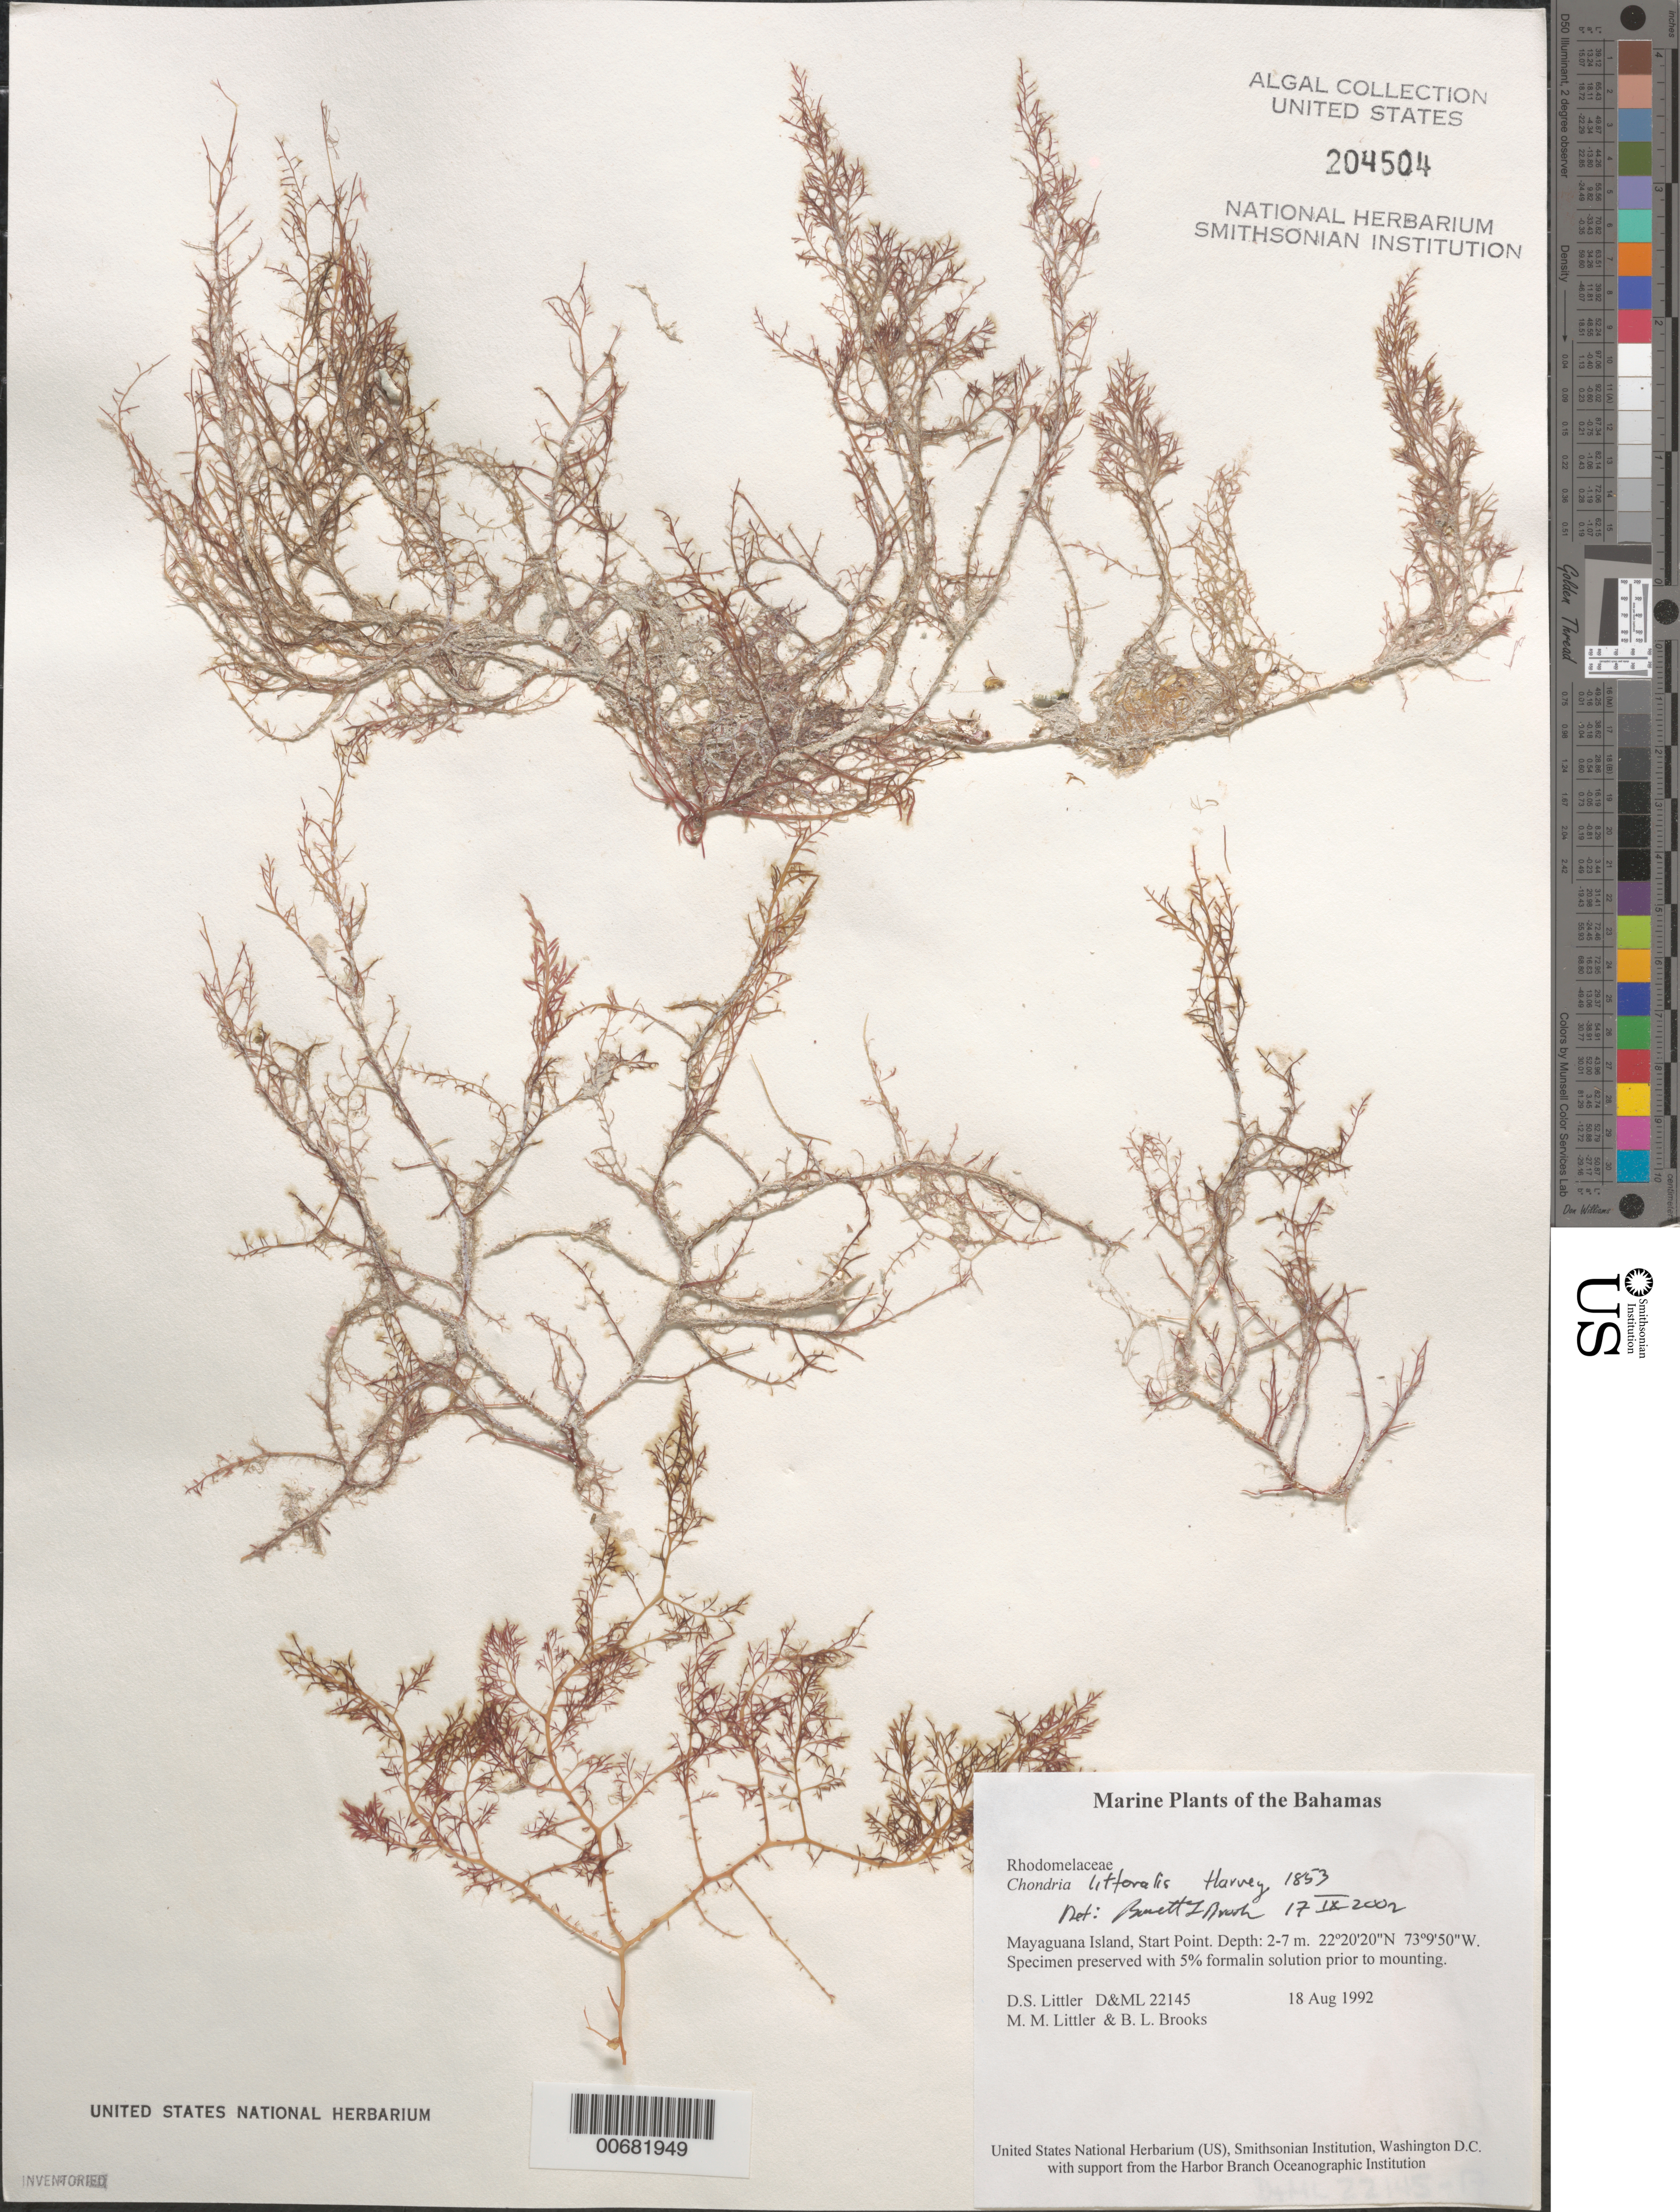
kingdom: Plantae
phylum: Rhodophyta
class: Florideophyceae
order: Ceramiales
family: Rhodomelaceae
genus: Chondria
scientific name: Chondria littoralis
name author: Harv.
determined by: Brooks, B. L., (BOT), Smithsonian Institution - National Museum of Natural History (UNITED STATES)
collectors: D. S. Littler, M. M. Littler & B. Brooks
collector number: D&ML 22145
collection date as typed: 18 Aug 1992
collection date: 1992-08-18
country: Bahamas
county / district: Mayaguana District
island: Mayaguana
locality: Start Point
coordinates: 22 20' 20" N, 73 9' 50" W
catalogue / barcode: US 204504